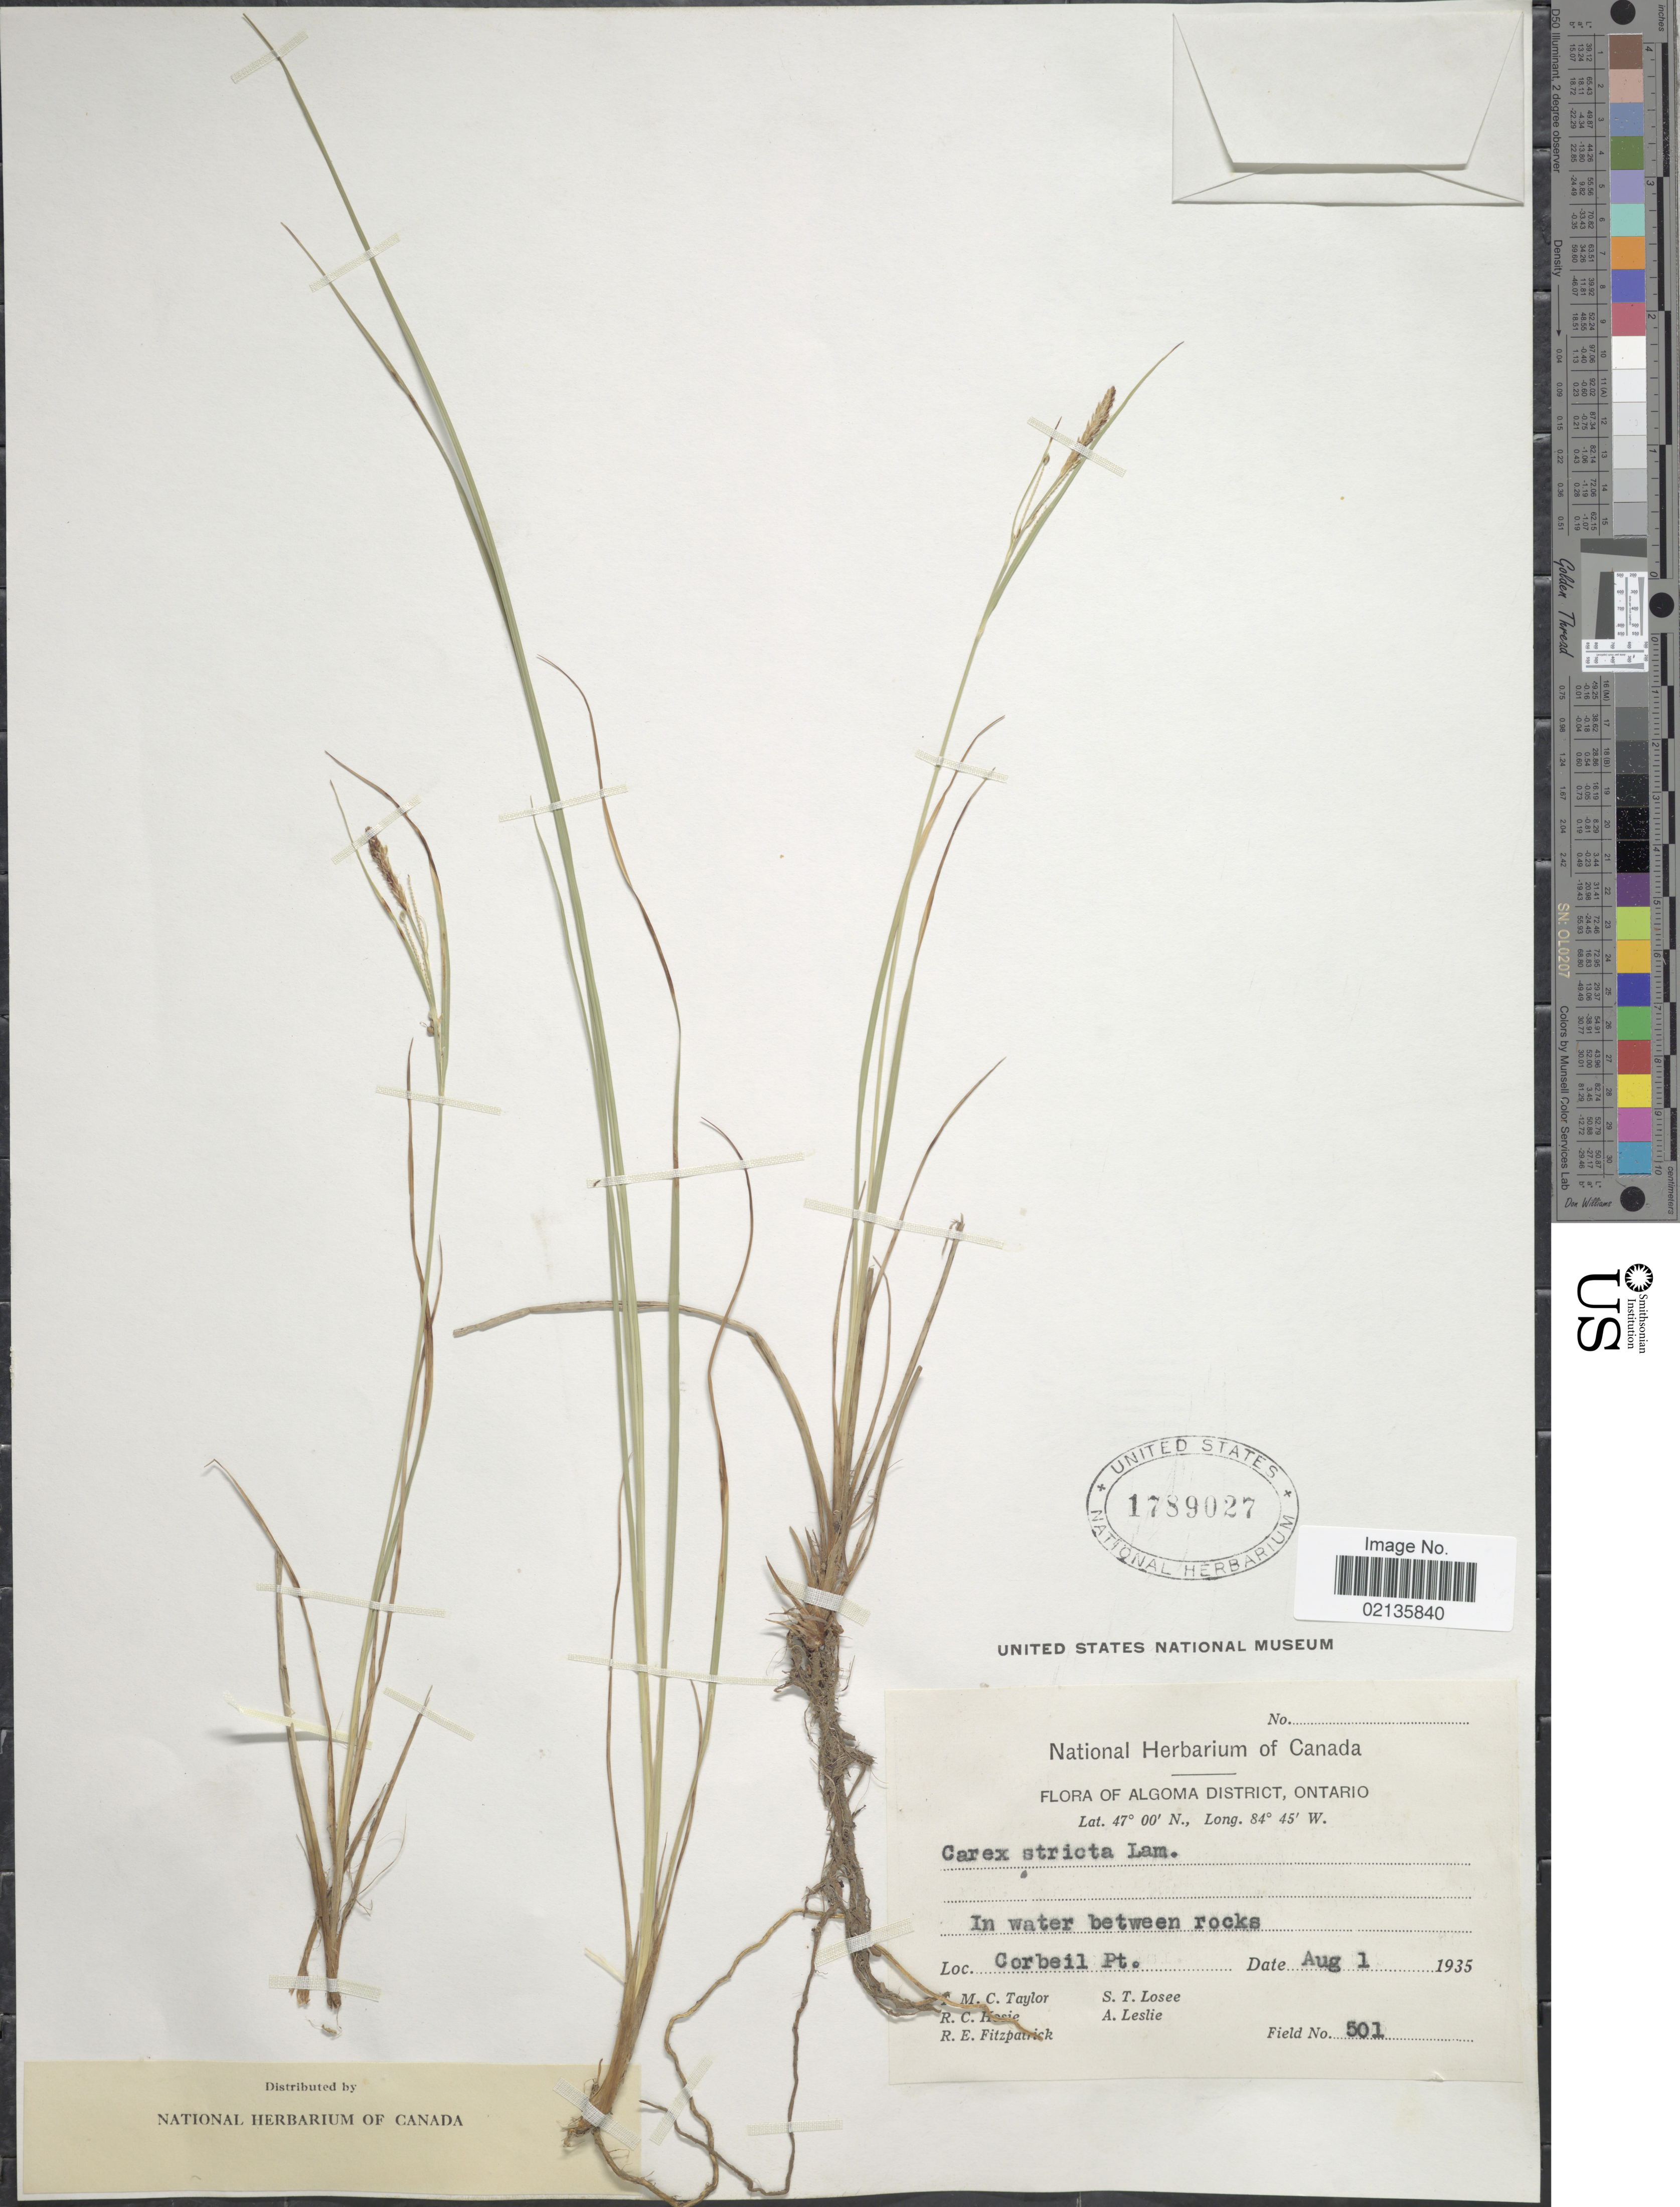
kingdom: Plantae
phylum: Tracheophyta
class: Liliopsida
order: Poales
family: Cyperaceae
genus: Carex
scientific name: Carex stricta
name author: Lam.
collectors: T. M. C. Taylor, R. Hosie, R. Fitzpatrick, S. Losee & A. Leslie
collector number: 501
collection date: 1935-08-01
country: Canada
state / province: Ontario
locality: Algoma District, Corbeil Pt.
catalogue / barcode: US 1789027